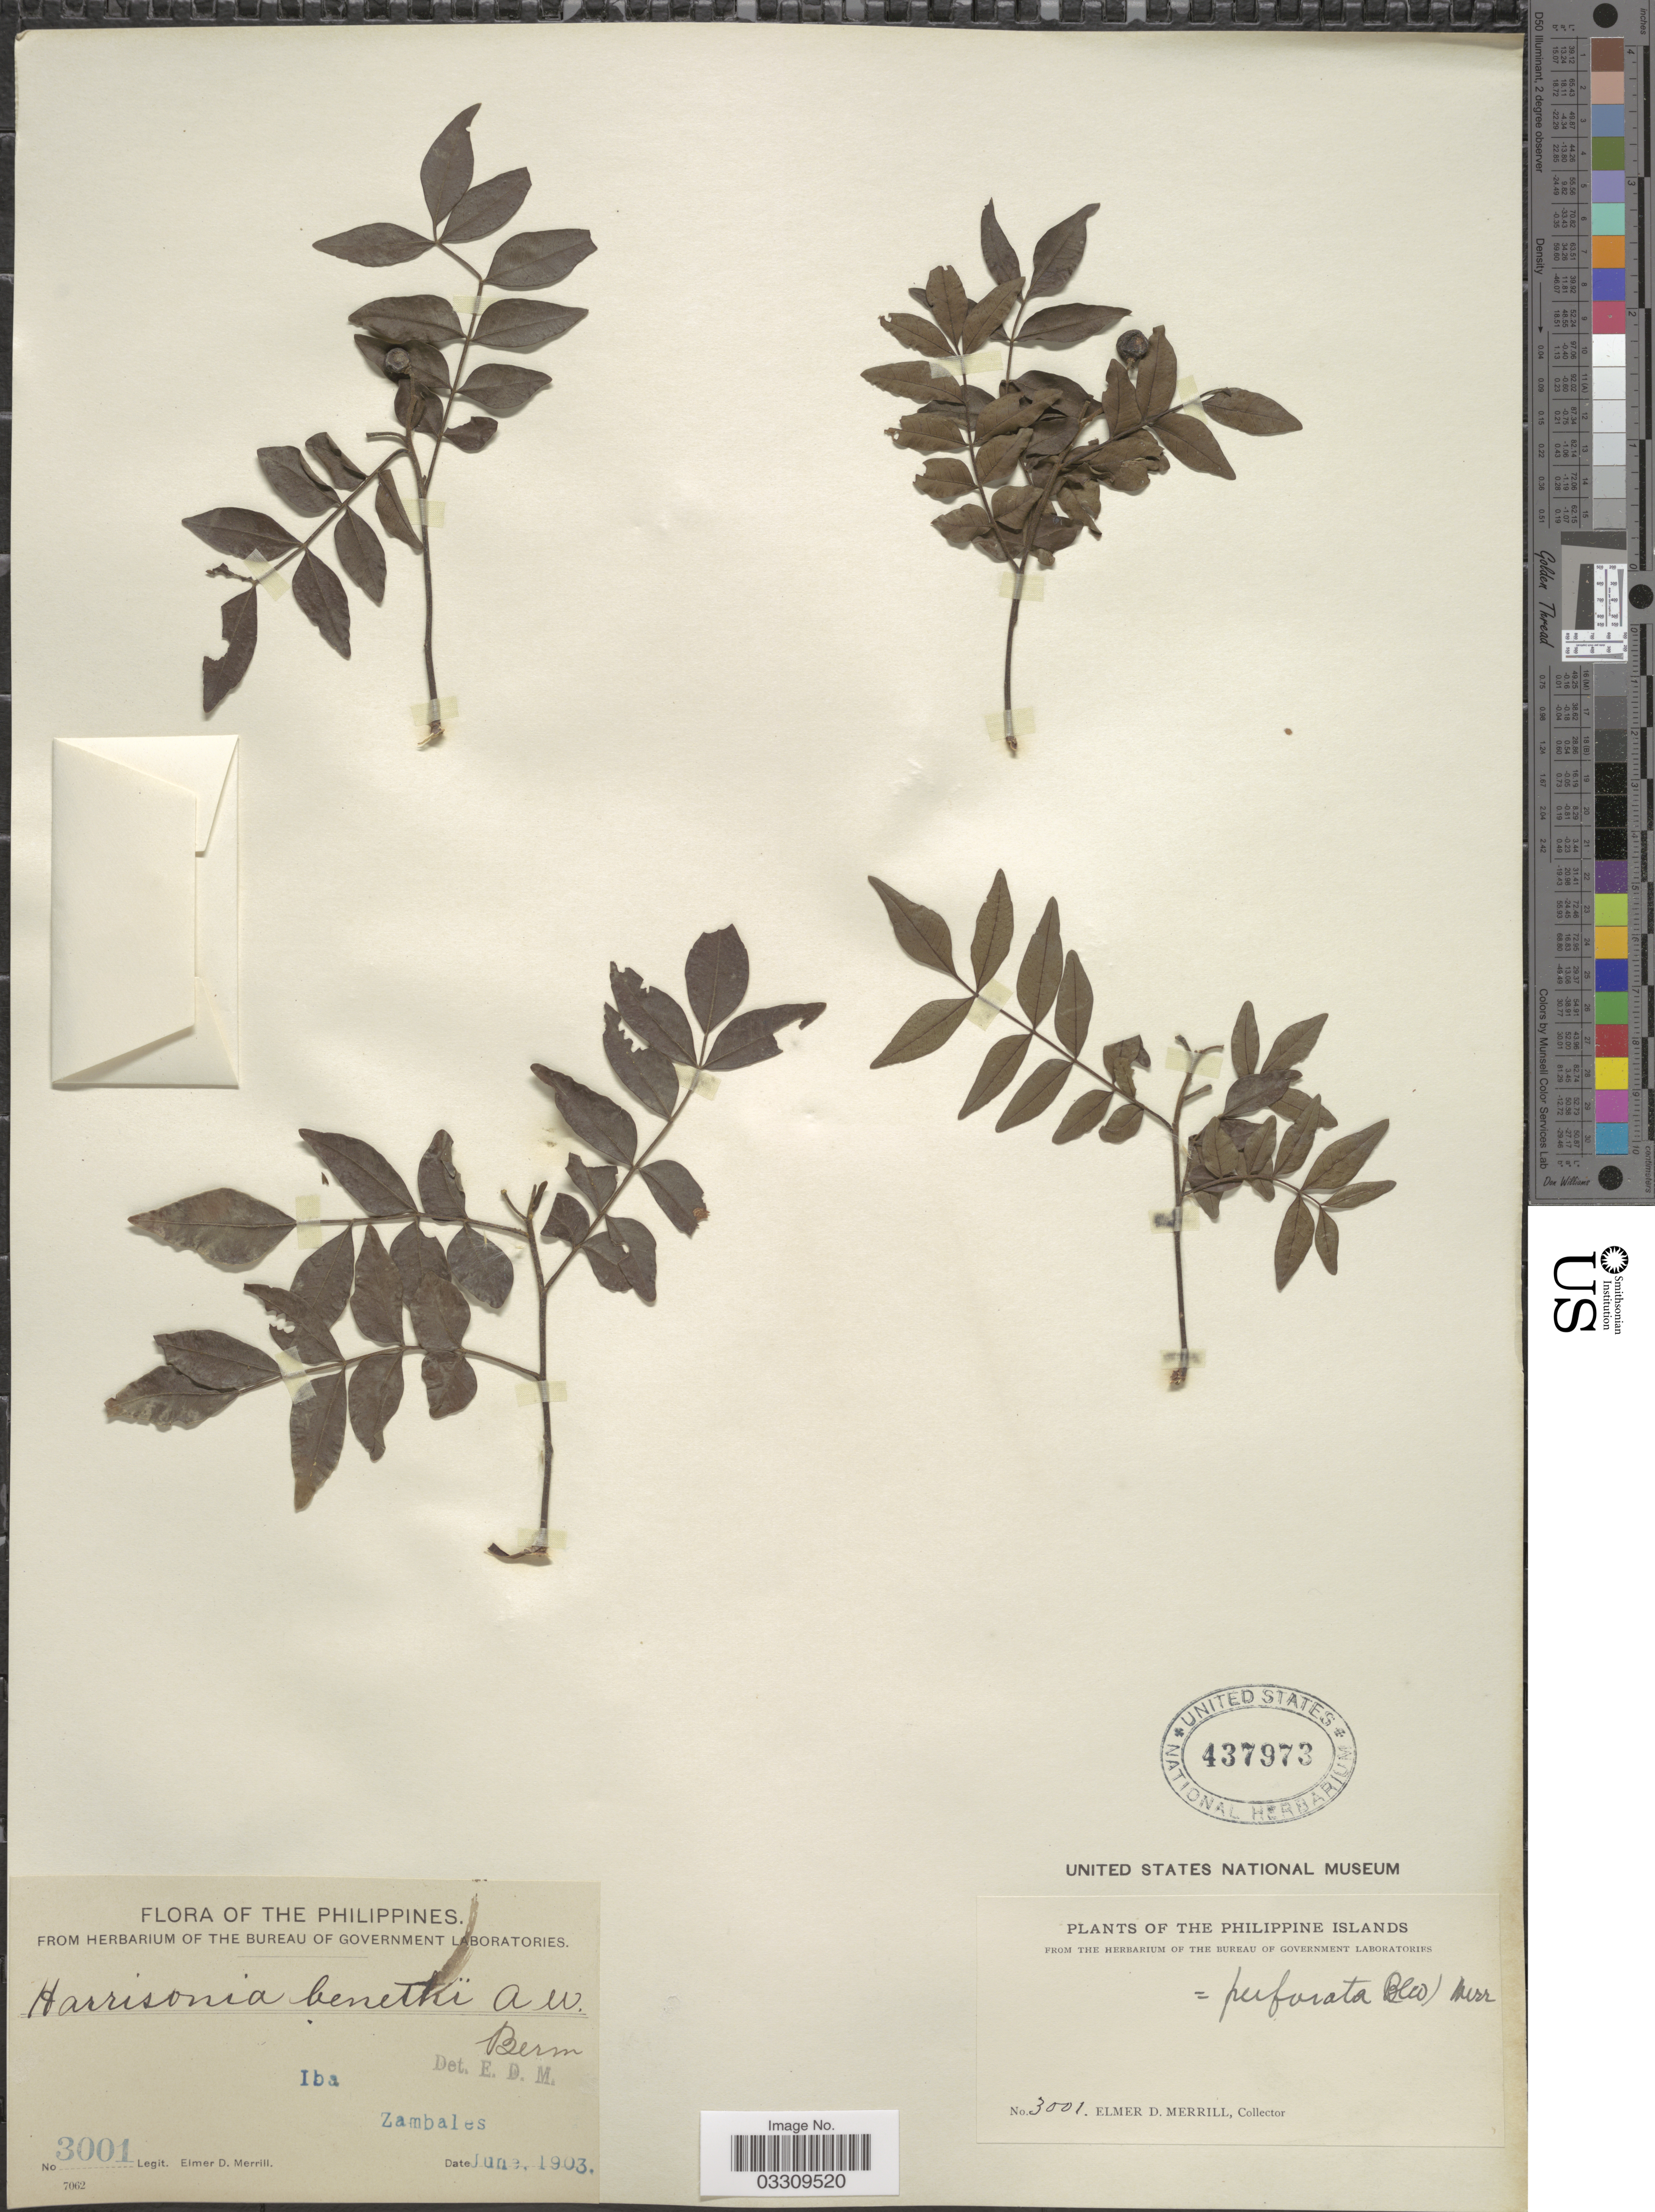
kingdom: Plantae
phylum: Tracheophyta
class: Magnoliopsida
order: Sapindales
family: Rutaceae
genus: Harrisonia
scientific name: Harrisonia perforata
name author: (Blanco) Merr.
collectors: E. D. Merrill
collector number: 3001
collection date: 1903-06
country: Philippines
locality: The Philippine Islands. Iba Zambales.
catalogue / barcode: US 437973